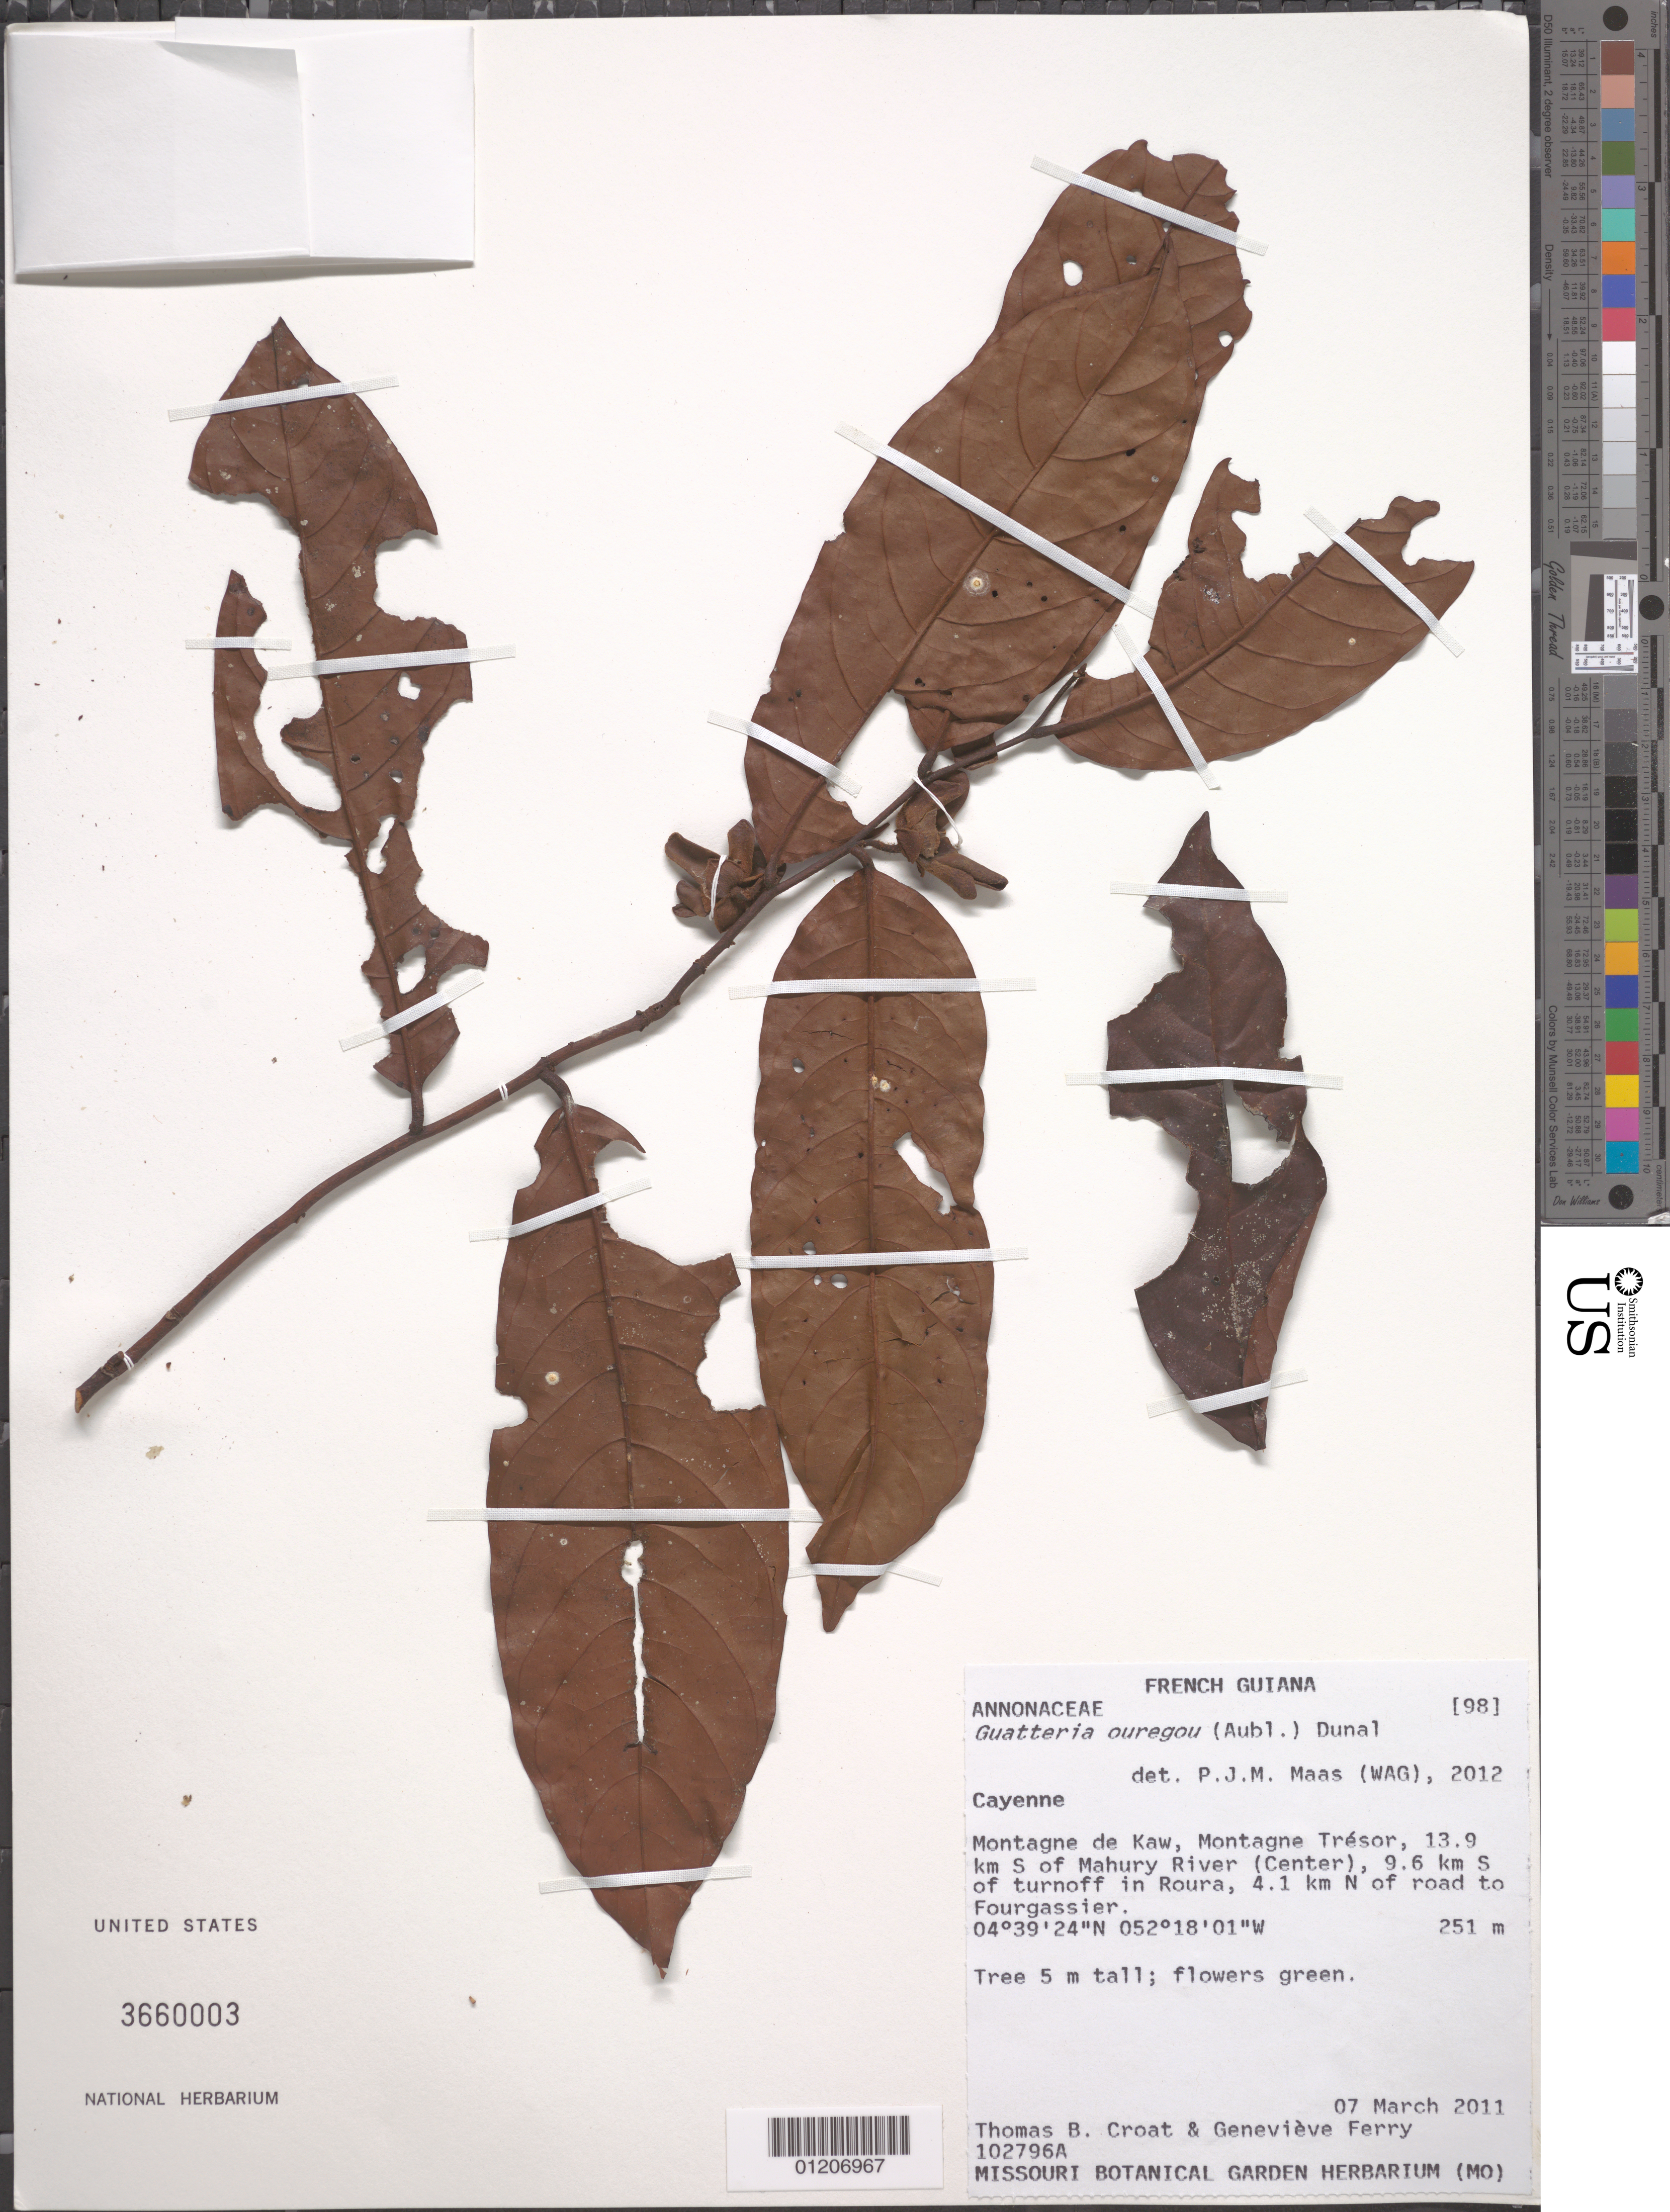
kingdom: Plantae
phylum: Tracheophyta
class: Magnoliopsida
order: Magnoliales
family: Annonaceae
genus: Guatteria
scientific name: Guatteria ouregou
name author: (Aubl.) Dunal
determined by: Maas, Paul J. M.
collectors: T. B. Croat & G. Ferry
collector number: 102796A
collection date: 2011-03-07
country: French Guiana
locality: Montagne de Kaw, Montagne Trésor, 13.9 km S of Mahury River (Center), 9.6 km S of turnoff in Roura, 4.1 km N of road to Fourgassier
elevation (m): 251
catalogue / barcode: US 3660003